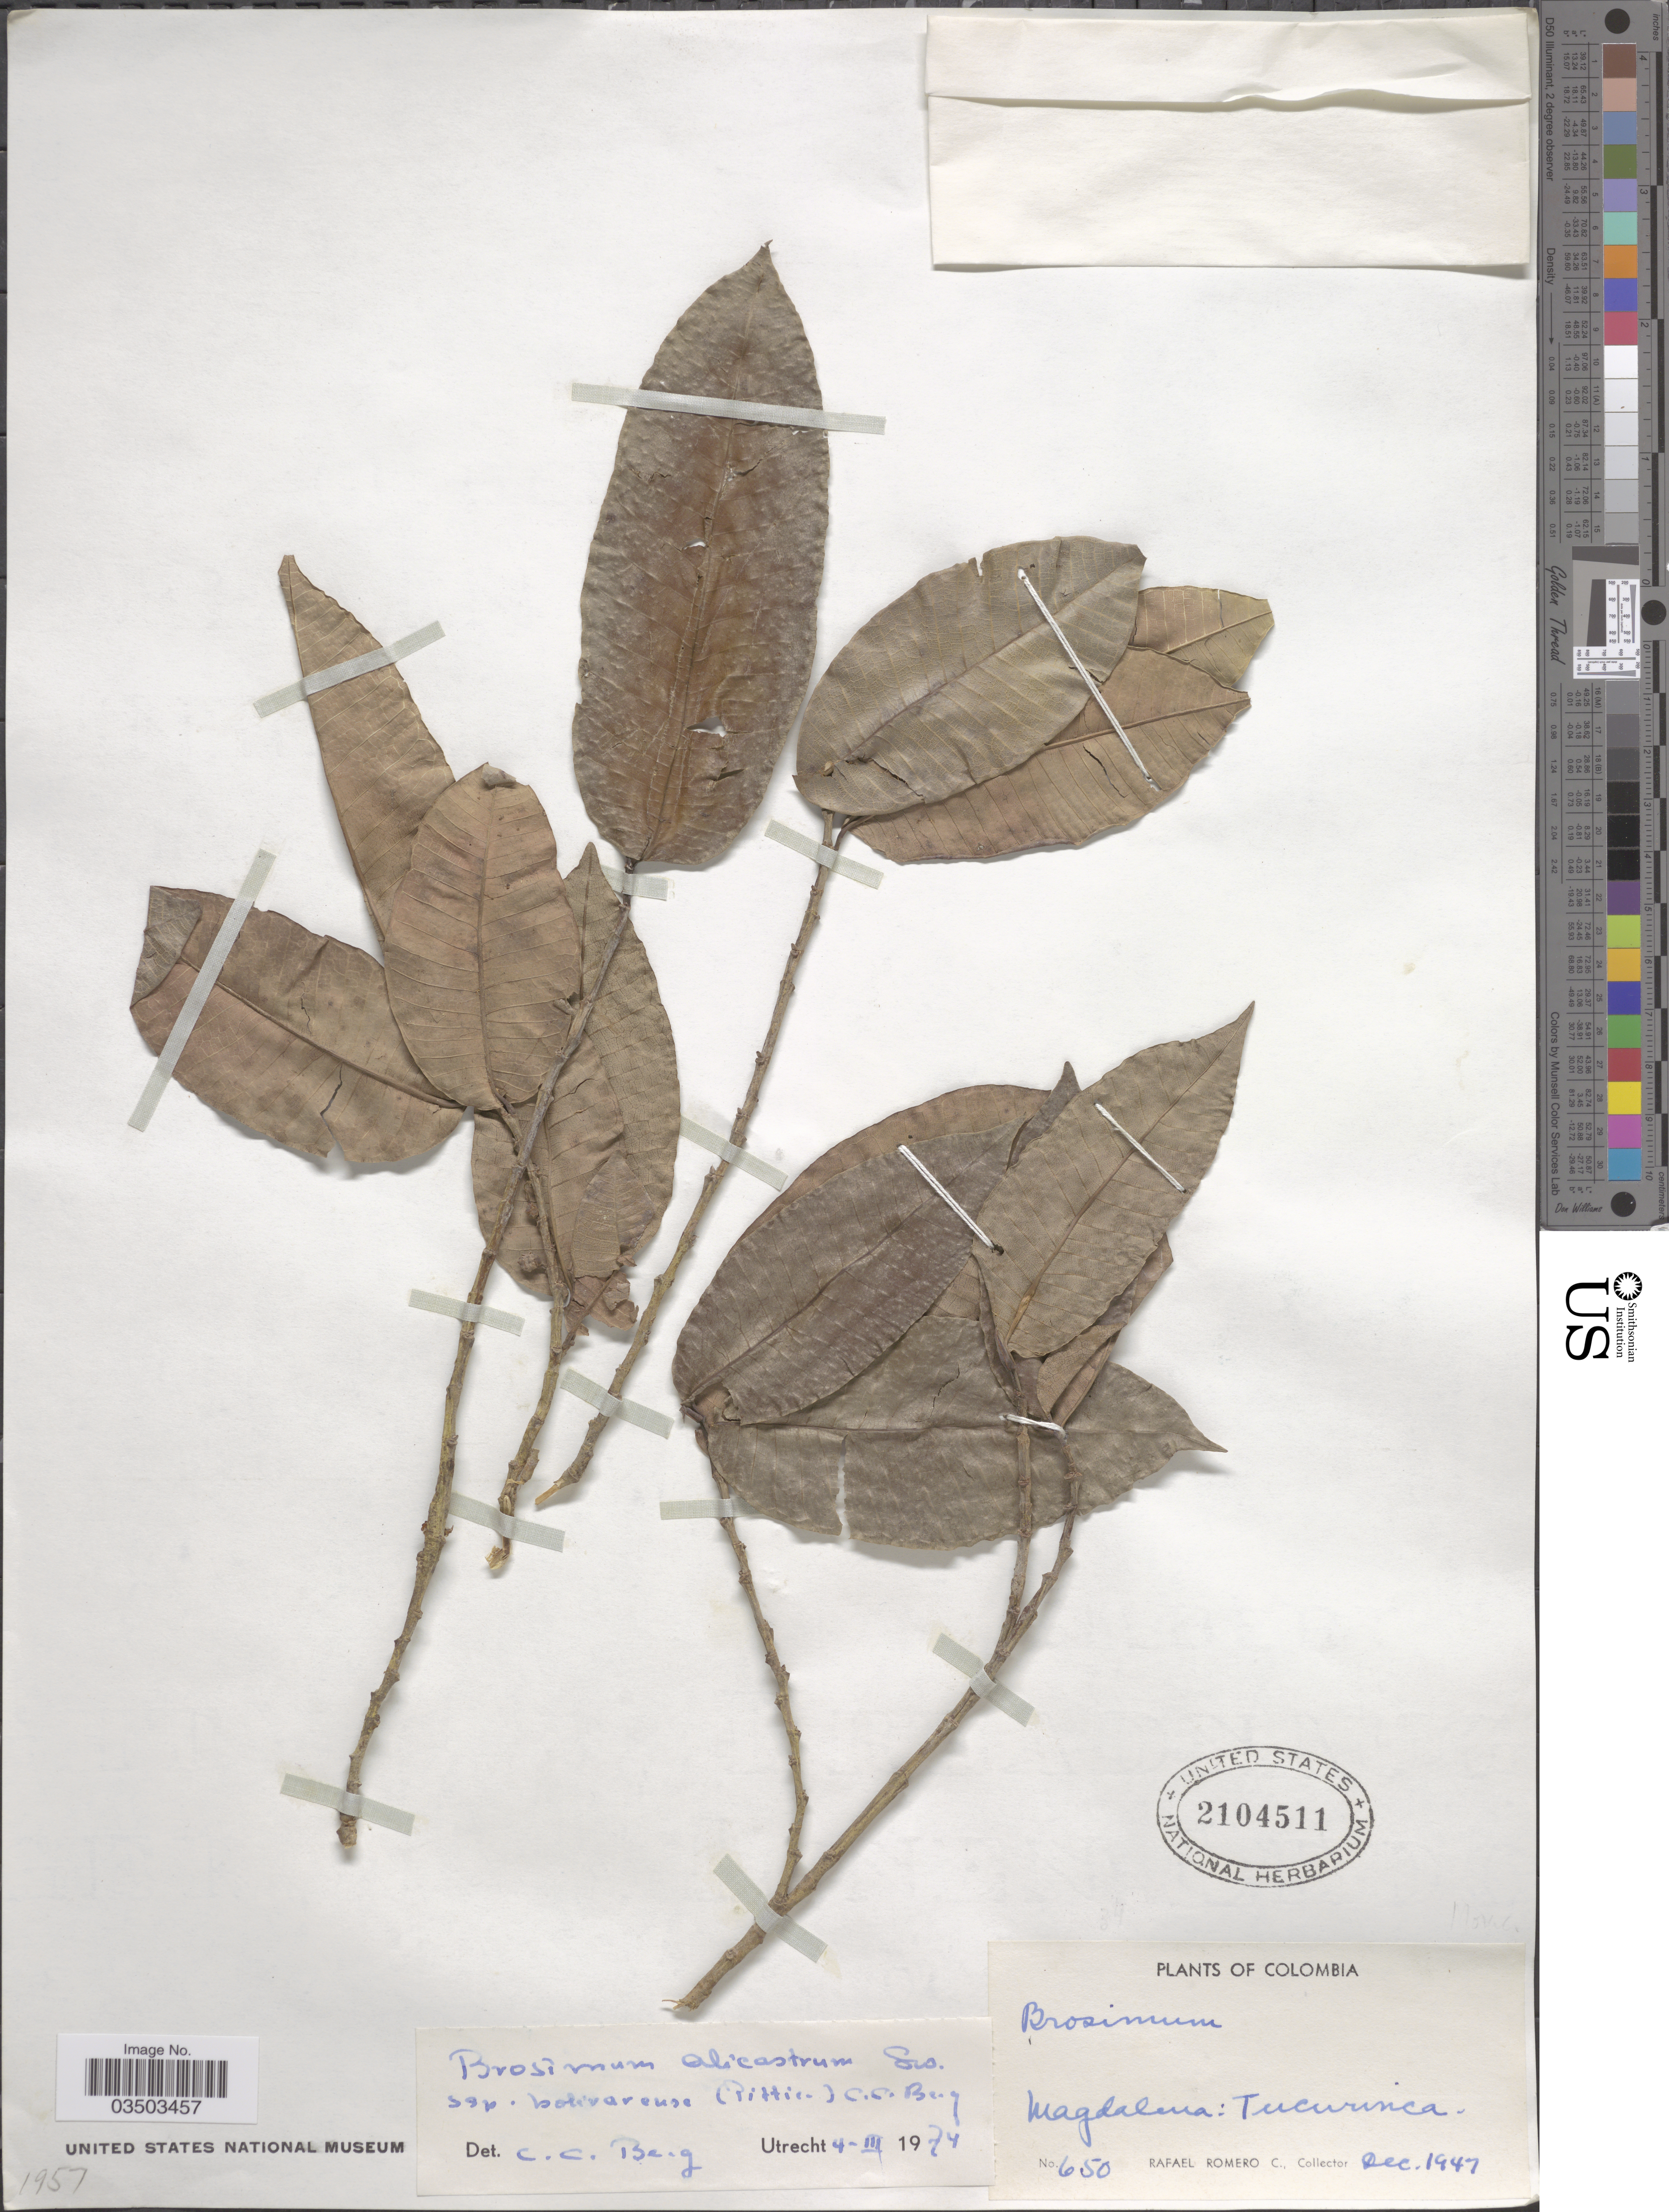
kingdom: Plantae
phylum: Tracheophyta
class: Magnoliopsida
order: Rosales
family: Moraceae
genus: Brosimum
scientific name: Brosimum alicastrum subsp. bolivarense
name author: (Pittier) C.C. Berg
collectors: R. Romero Castañeda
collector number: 650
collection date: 1947-12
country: Colombia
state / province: Magdalena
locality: Tucurinca.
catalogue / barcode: US 2104511